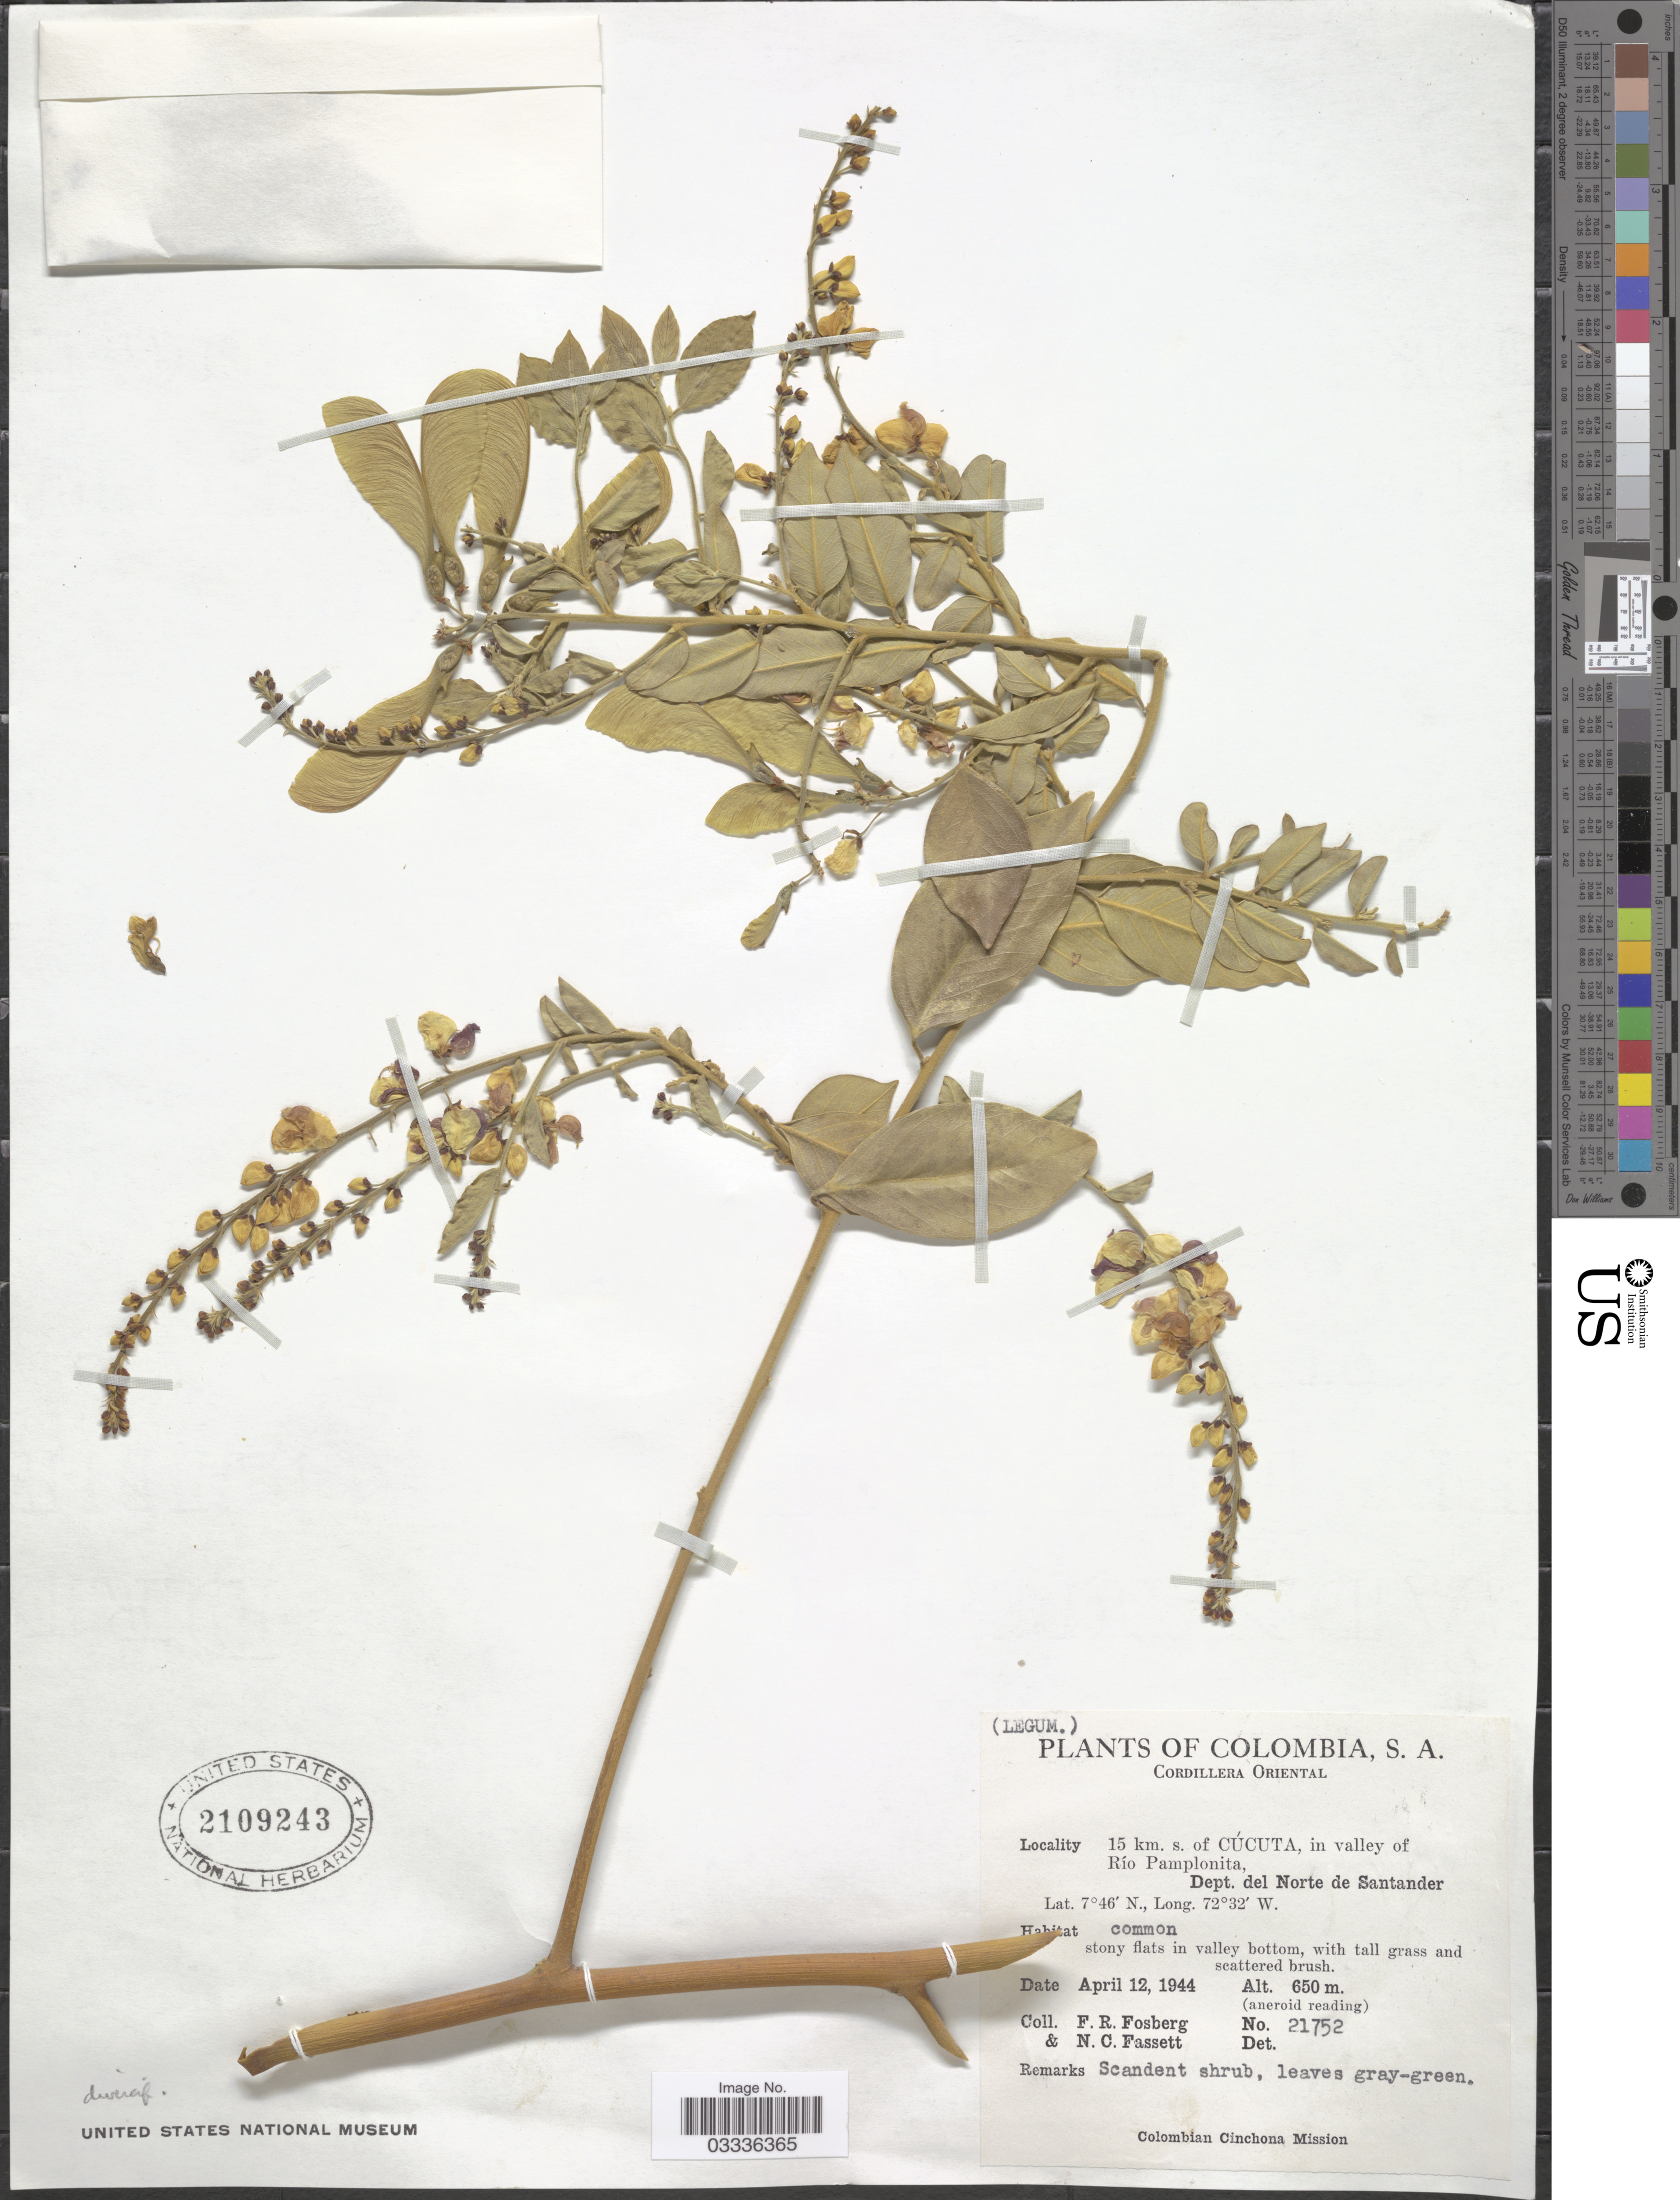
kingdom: Plantae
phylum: Tracheophyta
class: Magnoliopsida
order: Fabales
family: Polygalaceae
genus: Securidaca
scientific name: Securidaca coriacea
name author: Bonpl. ex Steud.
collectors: F. R. Fosberg & N. C. Fassett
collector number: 21752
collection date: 1944-04-12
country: Colombia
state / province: Norte de Santander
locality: Cordillera Oriental. 15 km. s. of Cúcuta, in valley of Río Pamplonita, Dept. del Norte de Santander.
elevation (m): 650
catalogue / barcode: US 2109243